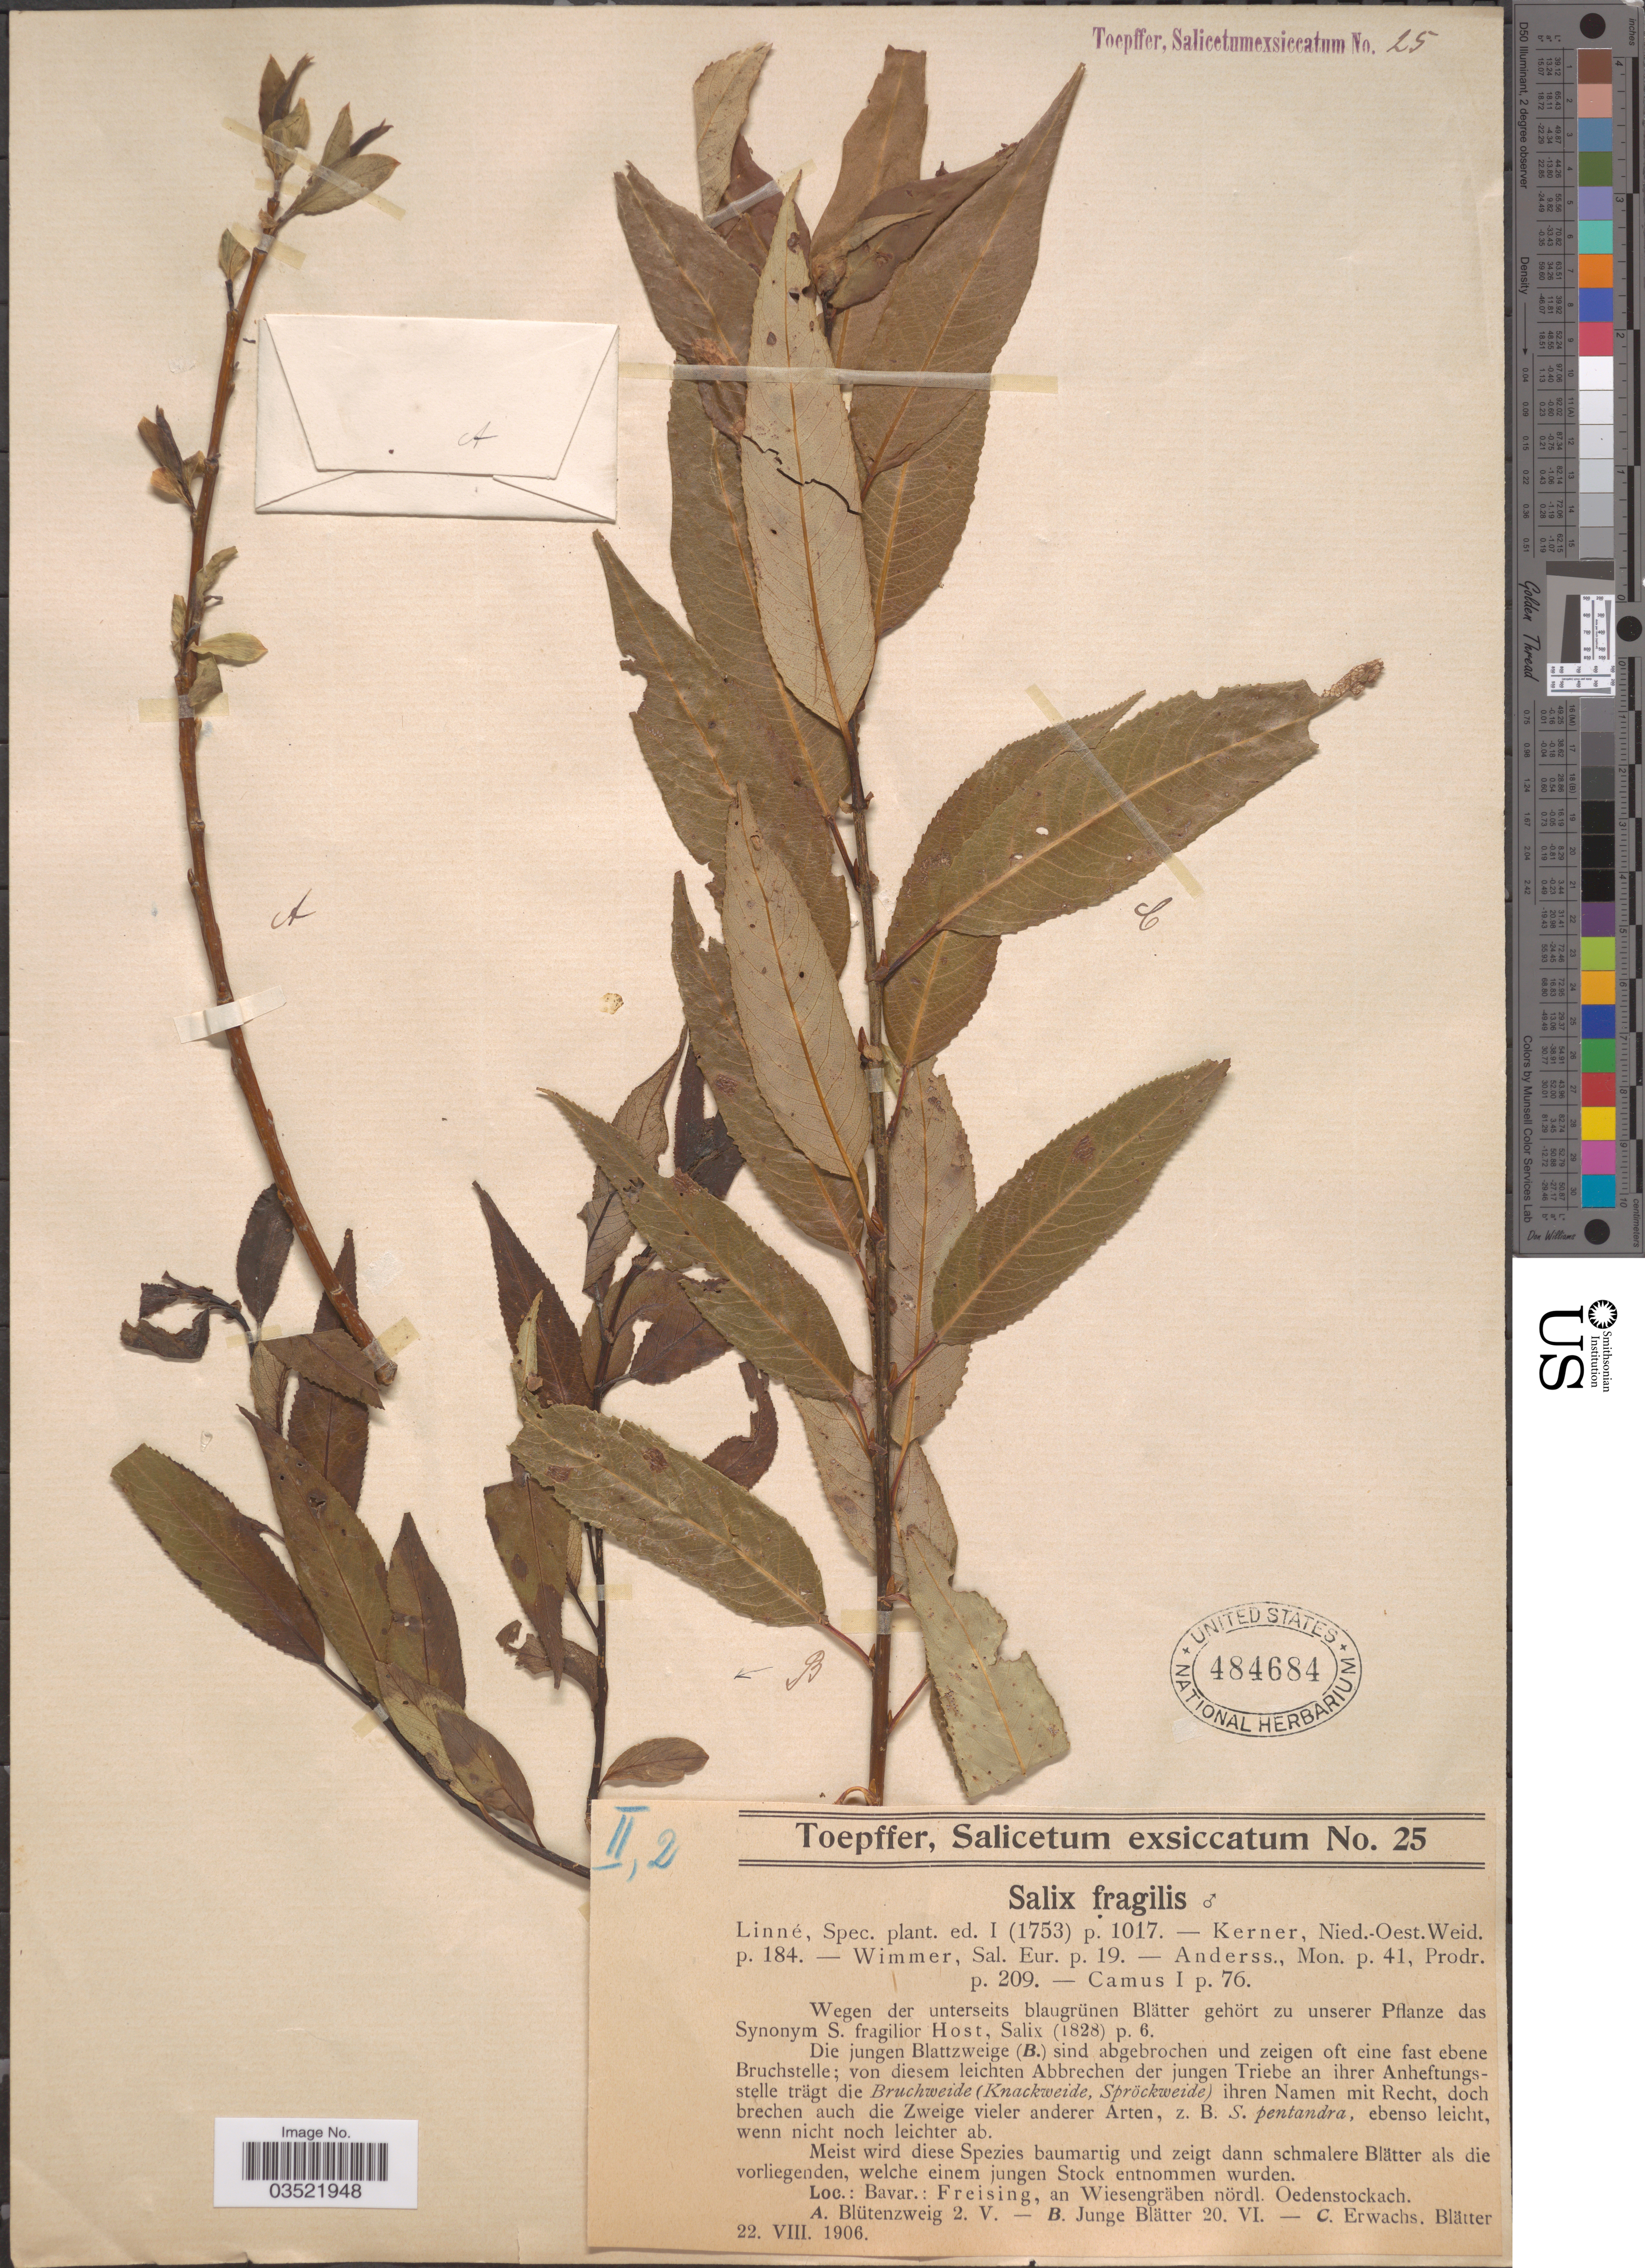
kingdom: Plantae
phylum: Tracheophyta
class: Magnoliopsida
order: Malpighiales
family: Salicaceae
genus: Salix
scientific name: Salix fragilis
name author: L.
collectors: A. Toepffer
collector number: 25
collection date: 1906-05-02/1906-08-22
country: Germany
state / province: Bayern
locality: Bavar.: Freising, an Wiesengräben nördl. Oedenstockach.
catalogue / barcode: US 484684